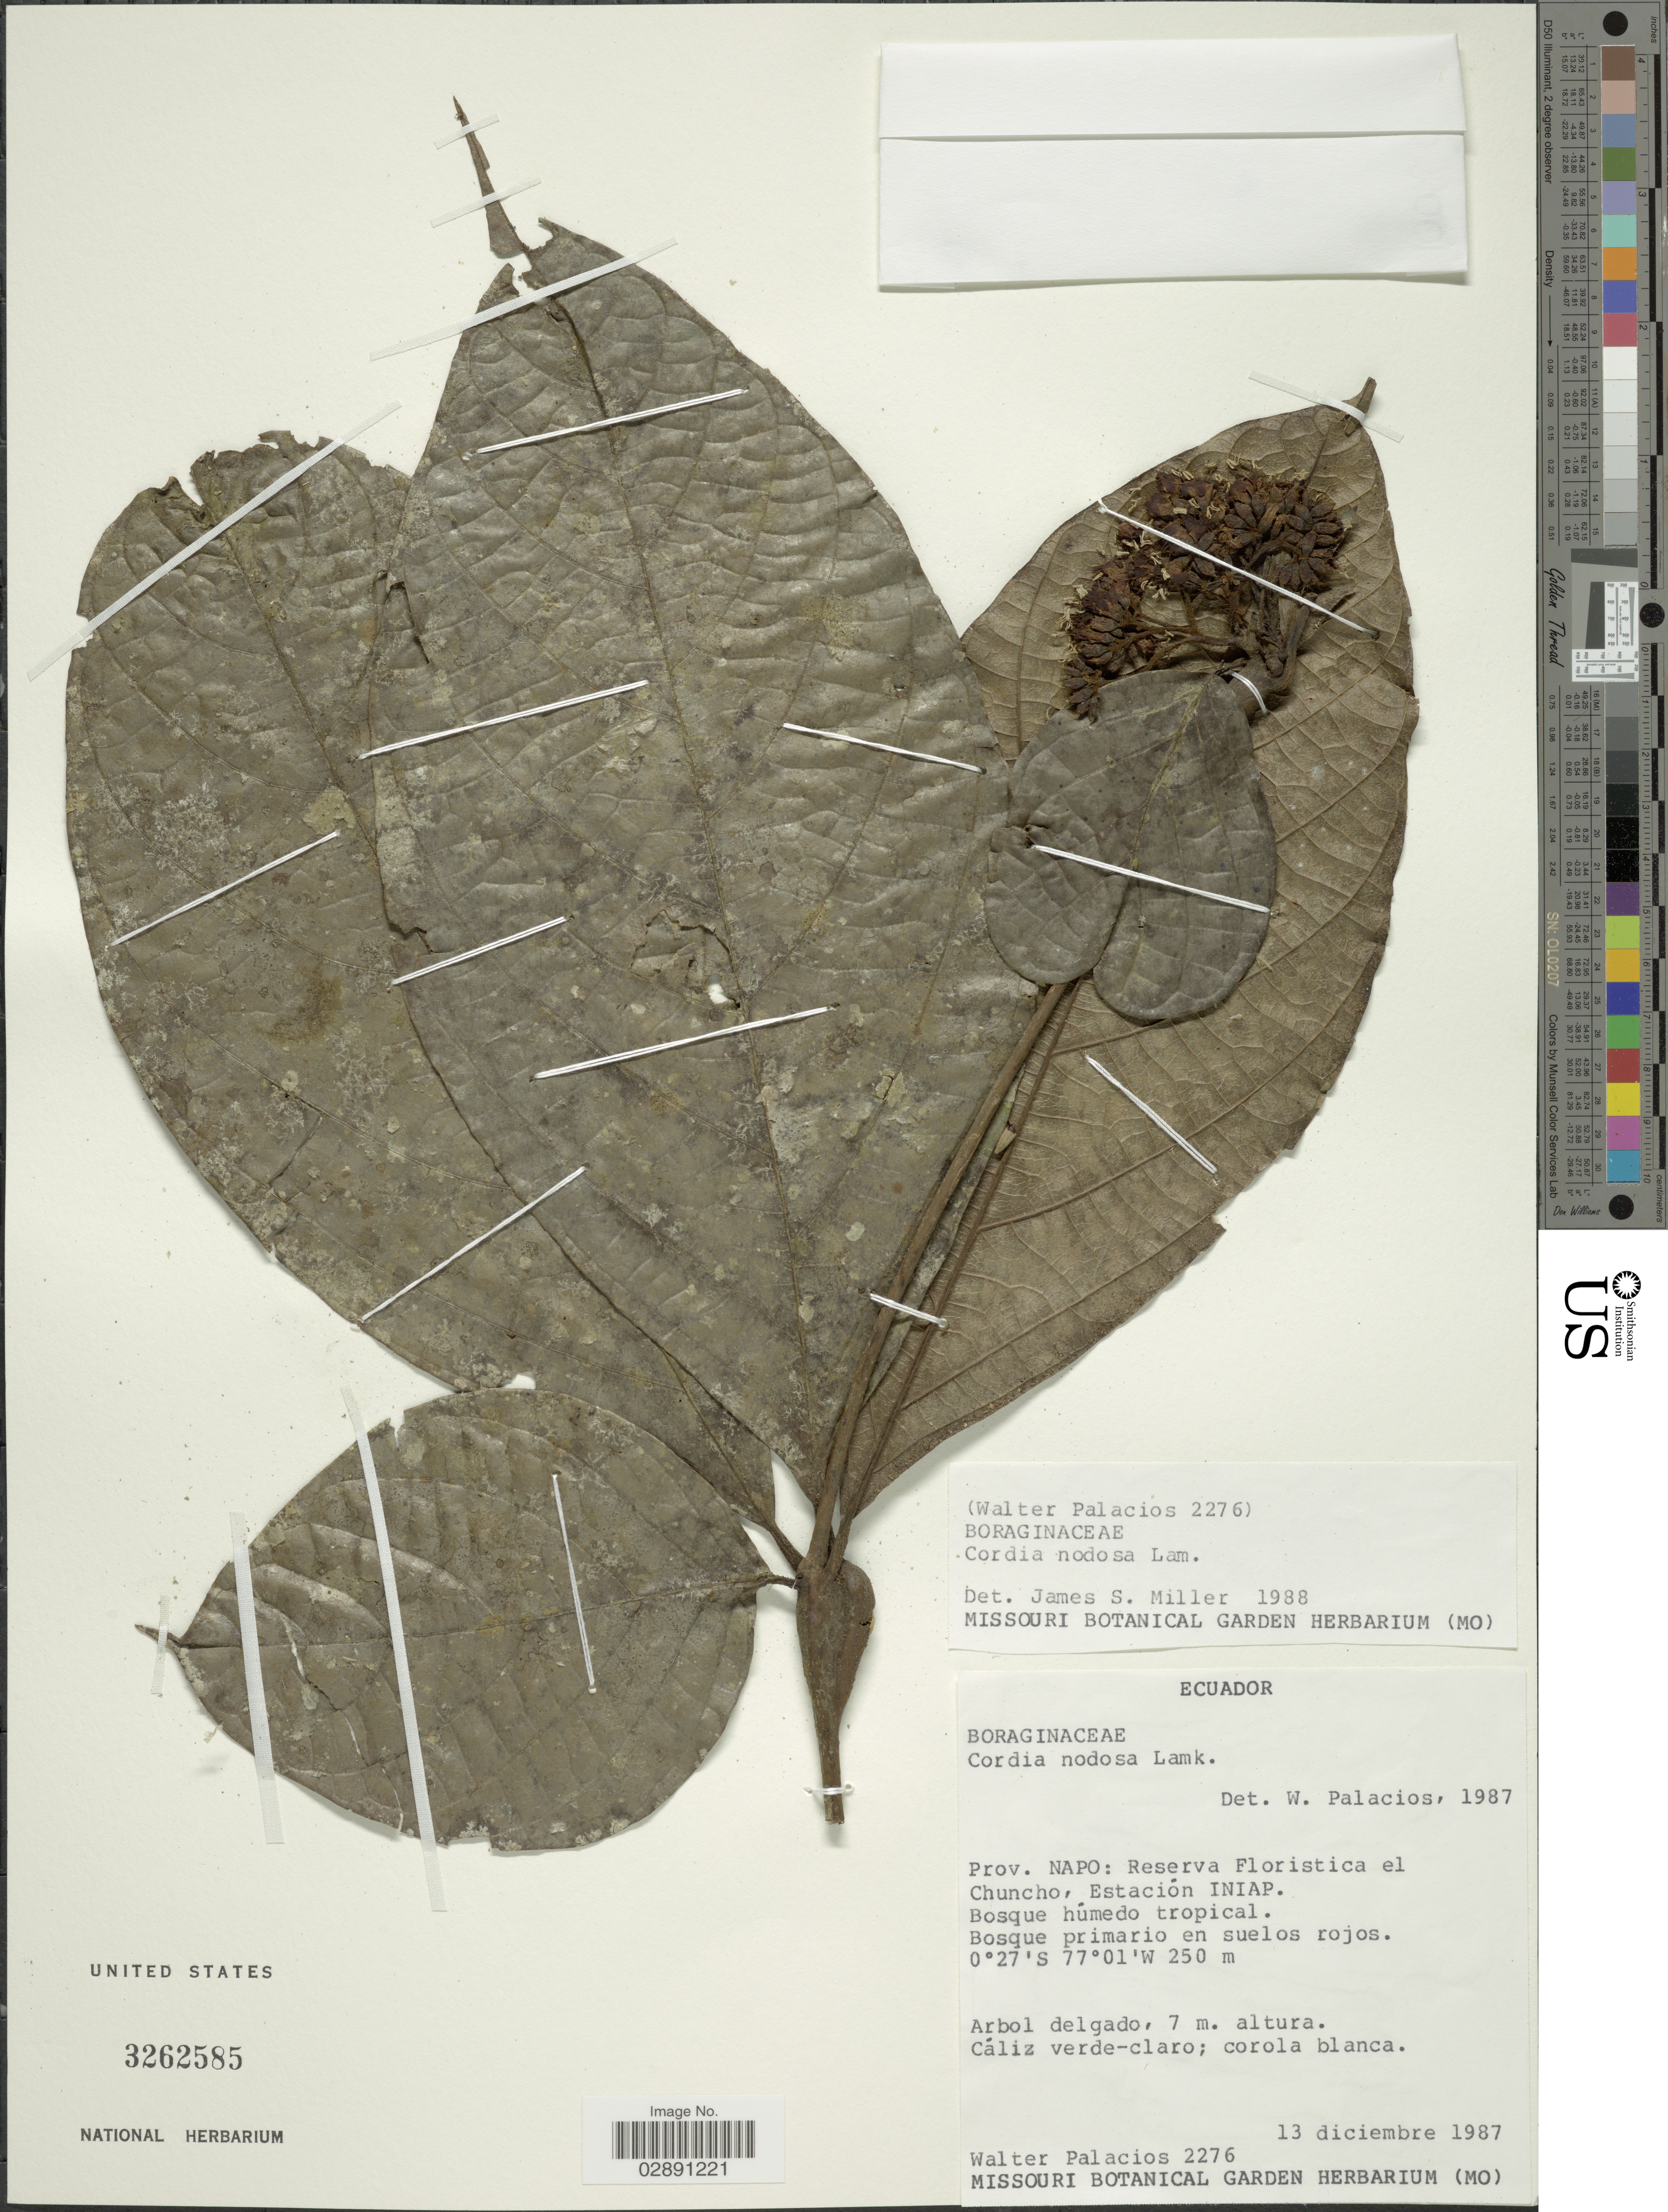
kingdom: Plantae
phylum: Tracheophyta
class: Magnoliopsida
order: Boraginales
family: Cordiaceae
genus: Cordia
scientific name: Cordia nodosa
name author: Lam.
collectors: W. Palacios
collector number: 2276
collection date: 1987-12-13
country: Ecuador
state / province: Napo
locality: Reserva Floristica el Chuncho, Estación INIAP.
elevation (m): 250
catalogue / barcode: US 3262585